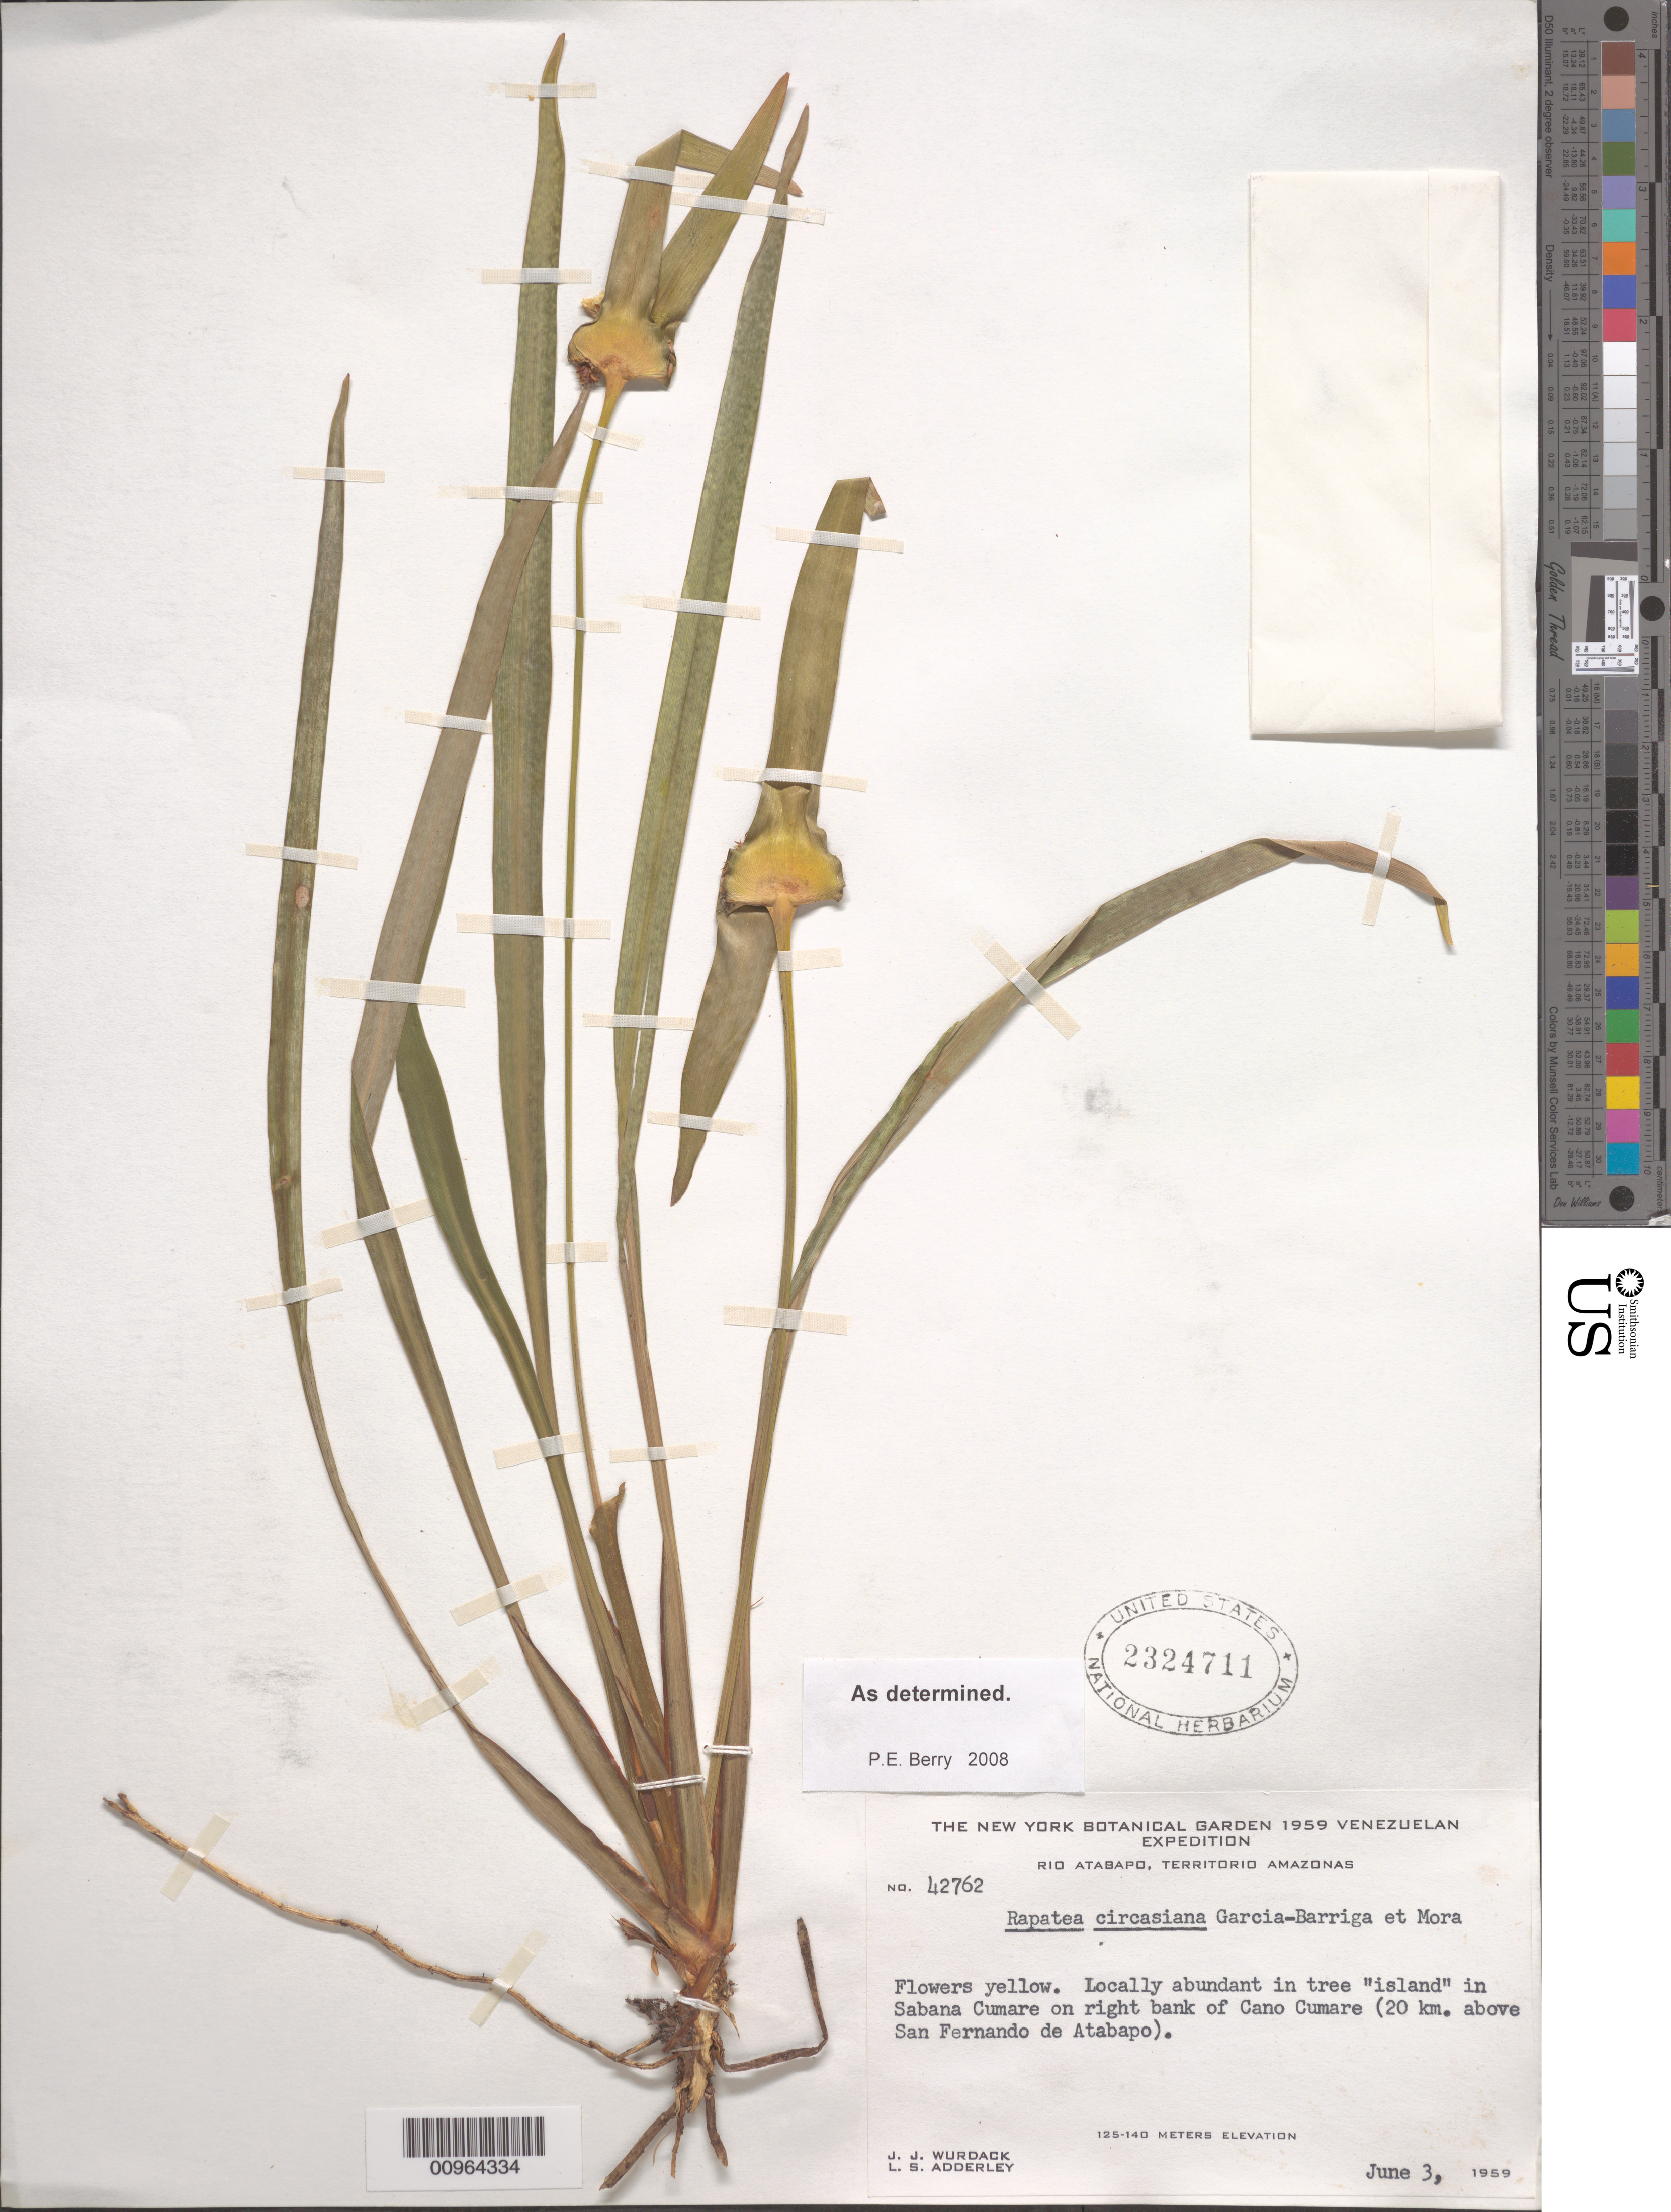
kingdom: Plantae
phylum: Tracheophyta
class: Liliopsida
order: Poales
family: Rapateaceae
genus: Rapatea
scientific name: Rapatea circasiana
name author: García-Barr. & L.E. Mora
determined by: Berry, P. E., (WIS), University of Wisconsin - Madison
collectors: J. J. Wurdack & L. S. Adderley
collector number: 42762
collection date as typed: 3-Jun-59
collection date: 1959-06-03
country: Venezuela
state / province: Amazonas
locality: Sabana Cumare on right bank of Caño Cumare, Río Atabapo, 20 km above San Fernando de Atabapo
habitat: Tree "island"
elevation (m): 125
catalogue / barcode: US 2324711